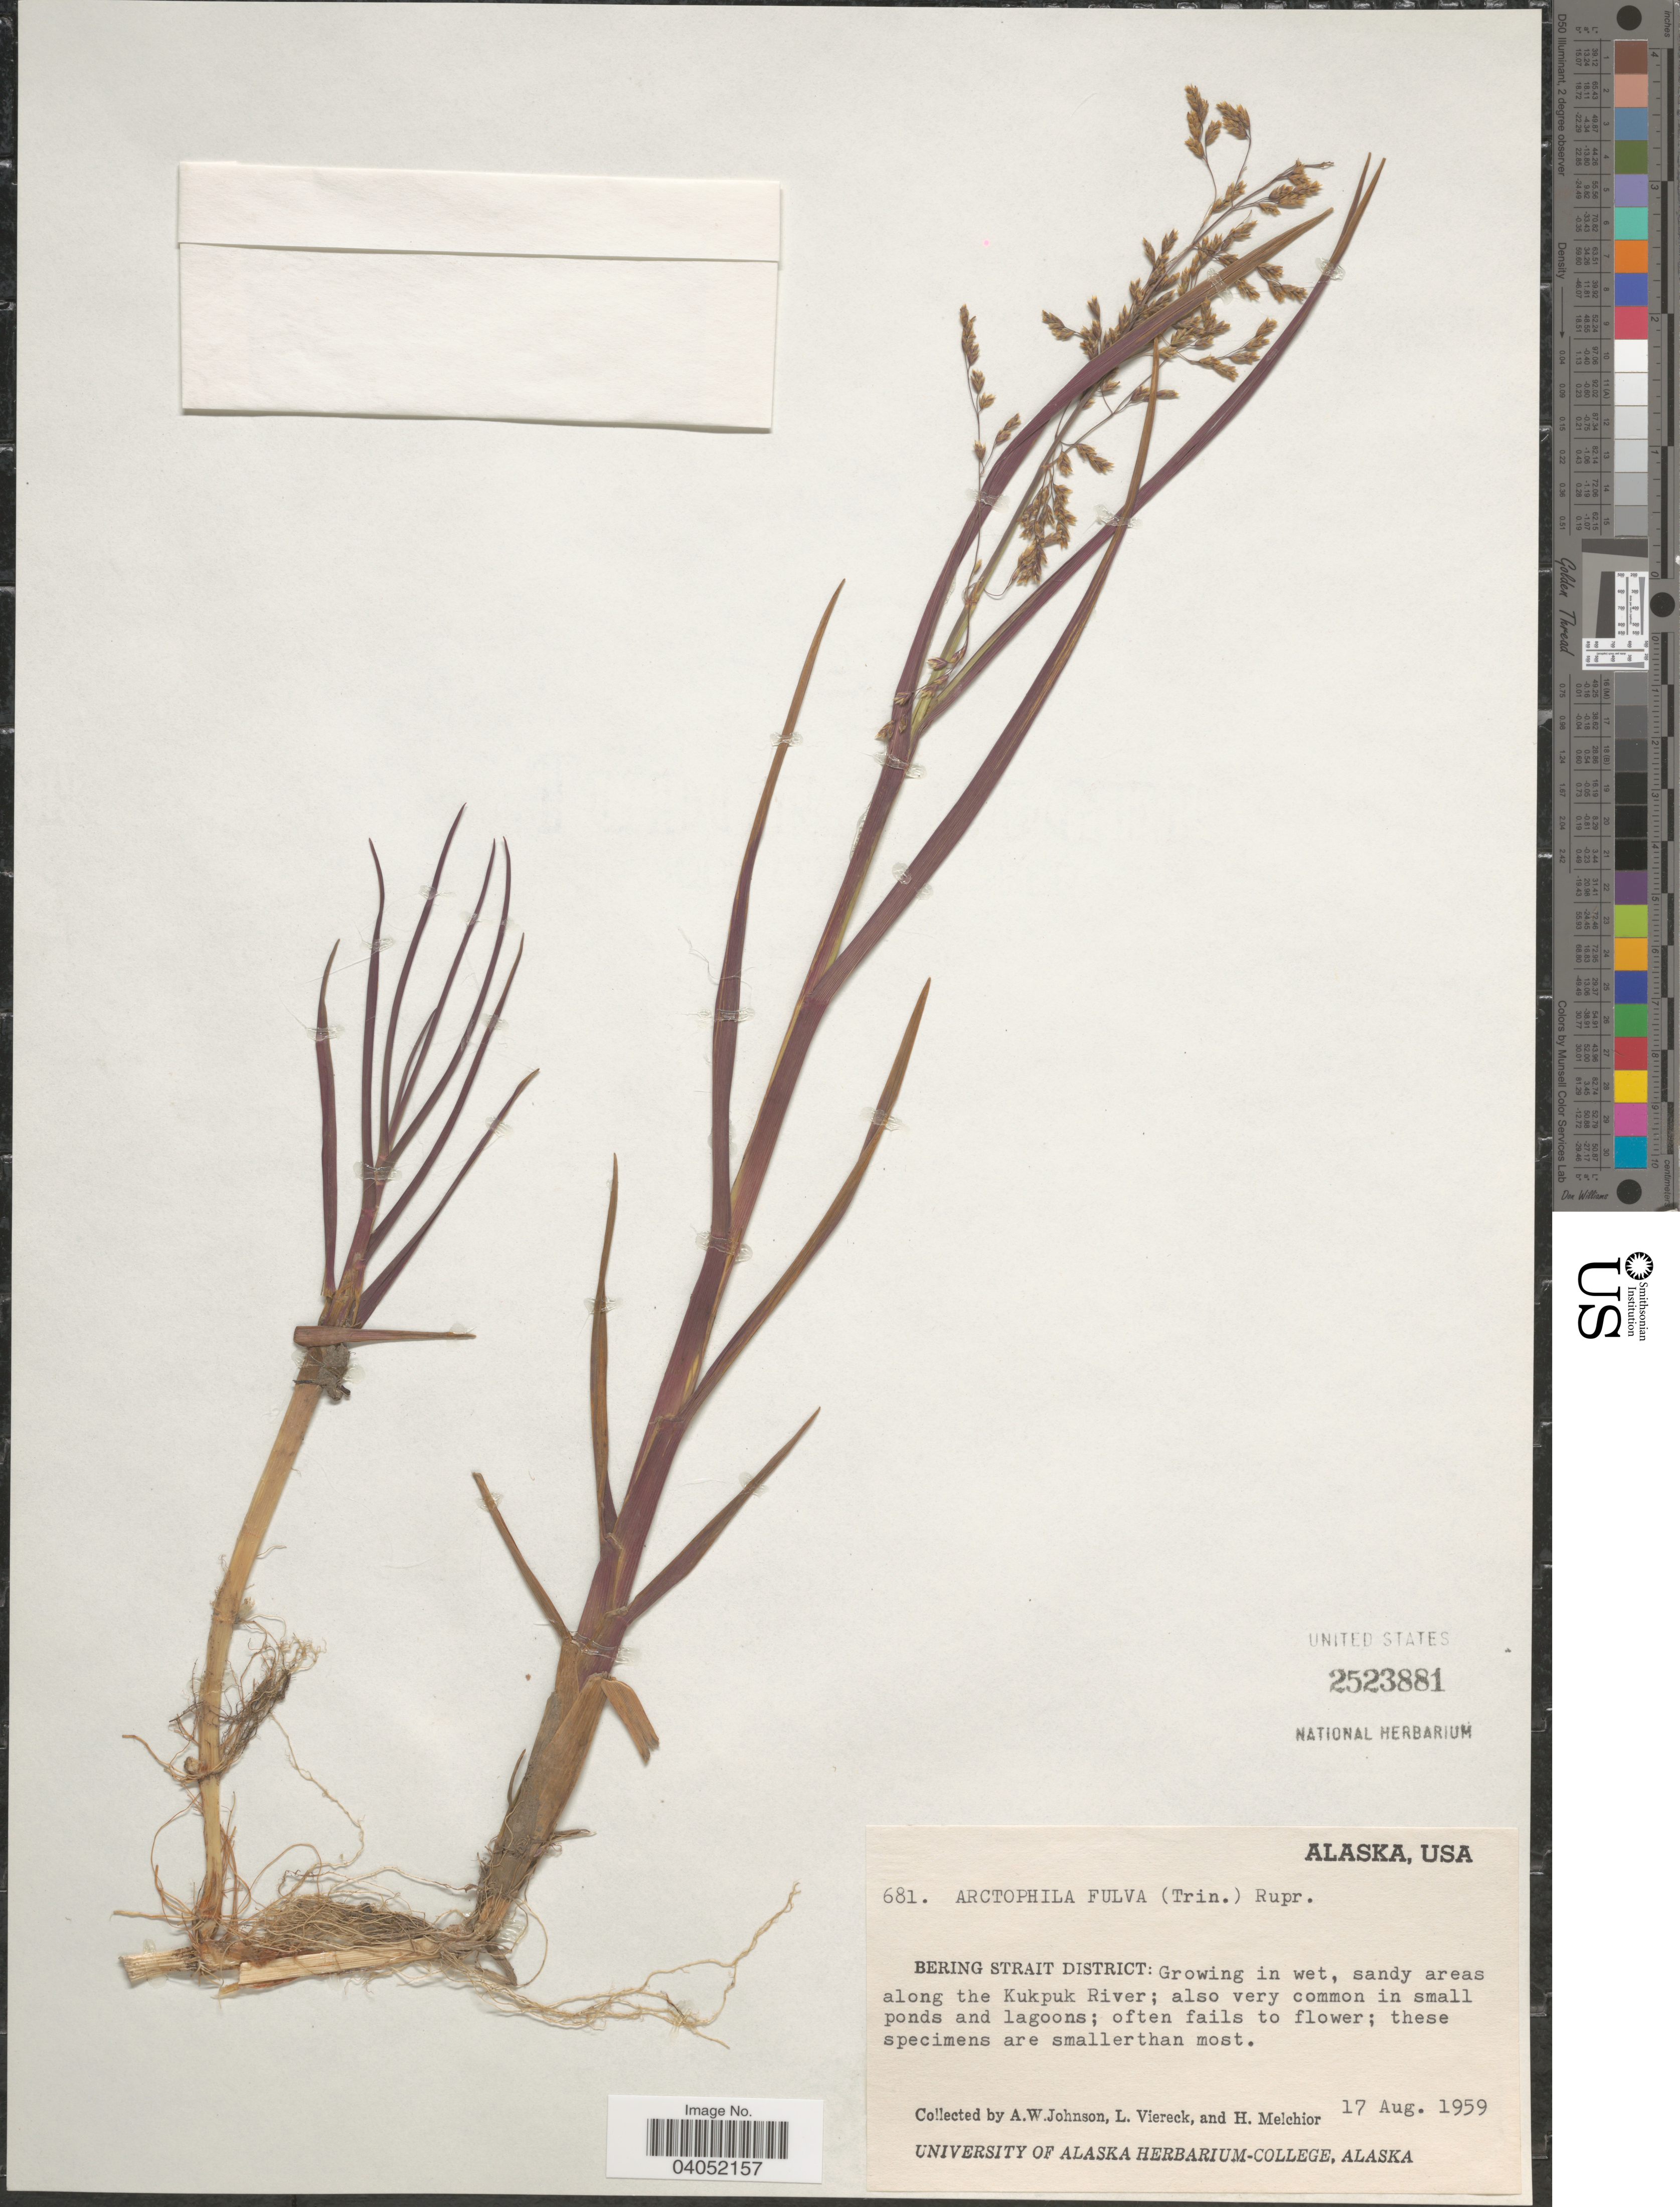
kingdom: Plantae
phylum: Tracheophyta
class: Liliopsida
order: Poales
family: Poaceae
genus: Arctophila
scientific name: Arctophila fulva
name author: (Trin.) Andersson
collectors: A. W. Johnson, L. Viereck & H. Melchior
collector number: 681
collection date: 1959-08-17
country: United States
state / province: Alaska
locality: Bering Strait District: along the Kukpuk River.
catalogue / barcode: US 2523881